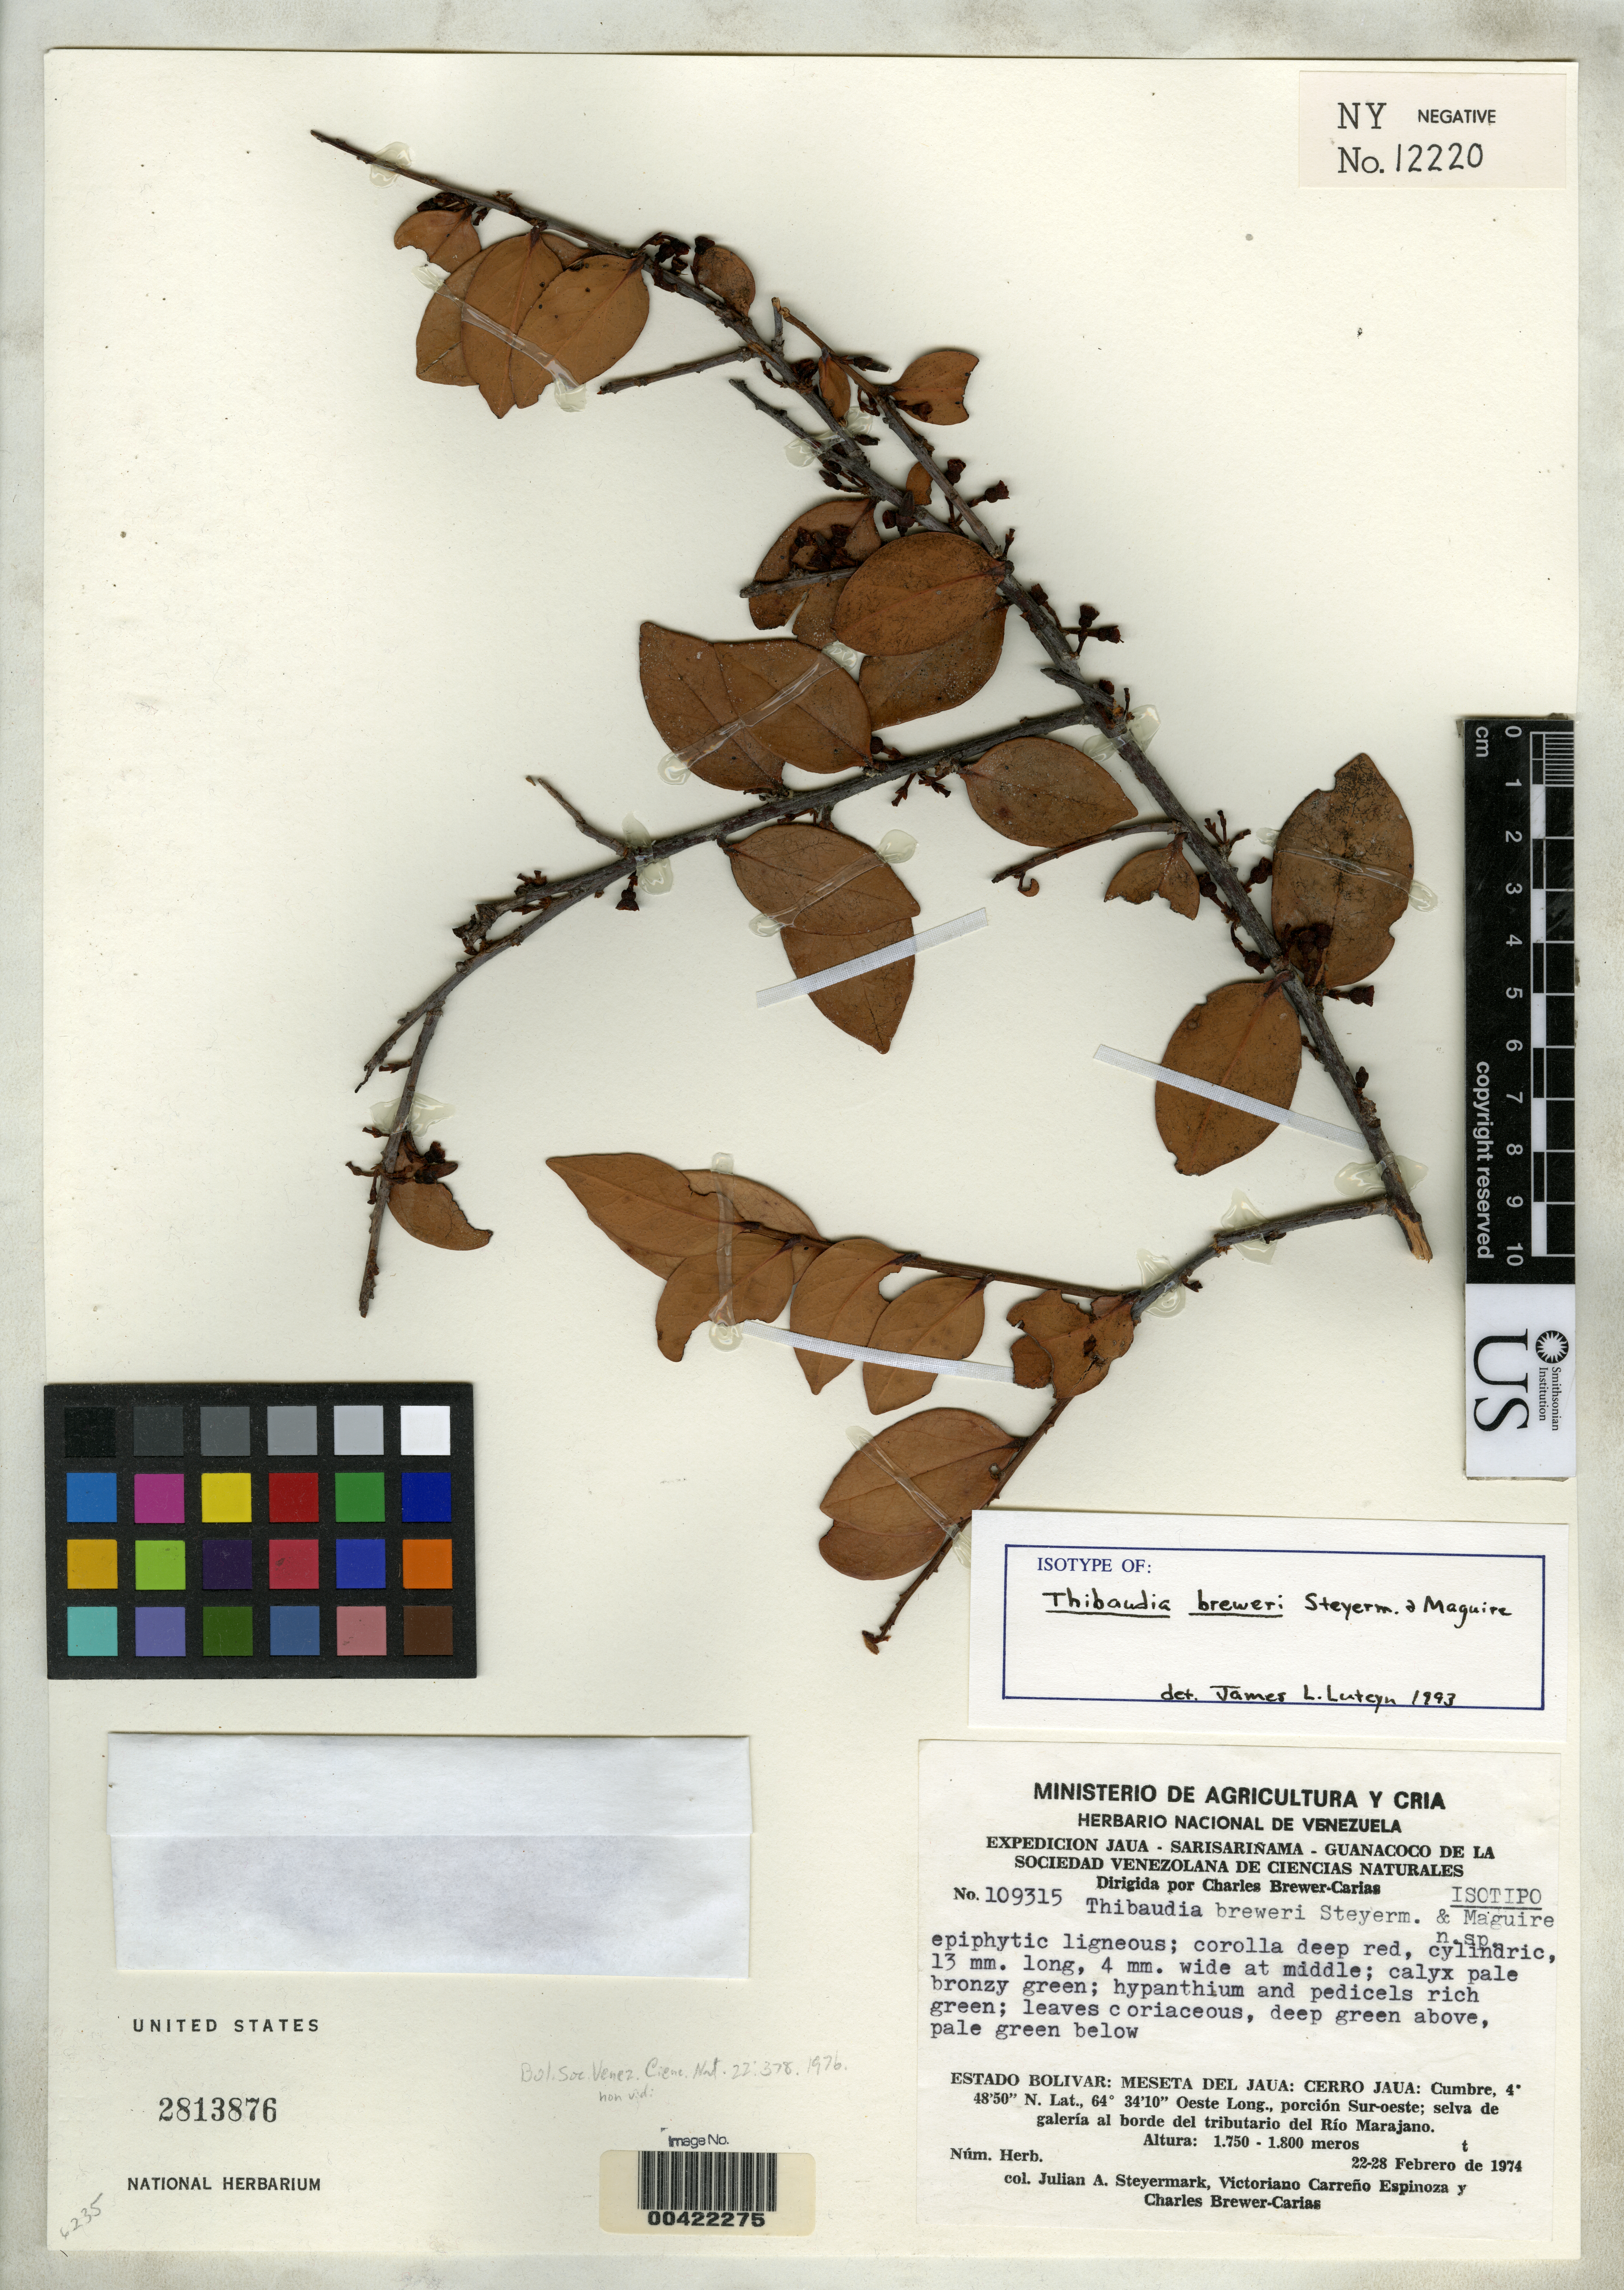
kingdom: Plantae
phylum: Tracheophyta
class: Magnoliopsida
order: Ericales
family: Ericaceae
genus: Thibaudia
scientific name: Thibaudia breweri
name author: Steyerm. & Maguire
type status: Isotype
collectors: J. Steyermark, V. Carreño E. & C. Brewer-Carias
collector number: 109315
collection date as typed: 22 Feb 1974 to 28 Feb 1974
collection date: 1974-02-22/1974-02-28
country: Venezuela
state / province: Bolivar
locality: Cerro Jaua, Meseta de Jaua, Cerro Jaua, tributary of Rio Marajano.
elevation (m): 1750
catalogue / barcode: US 2813876